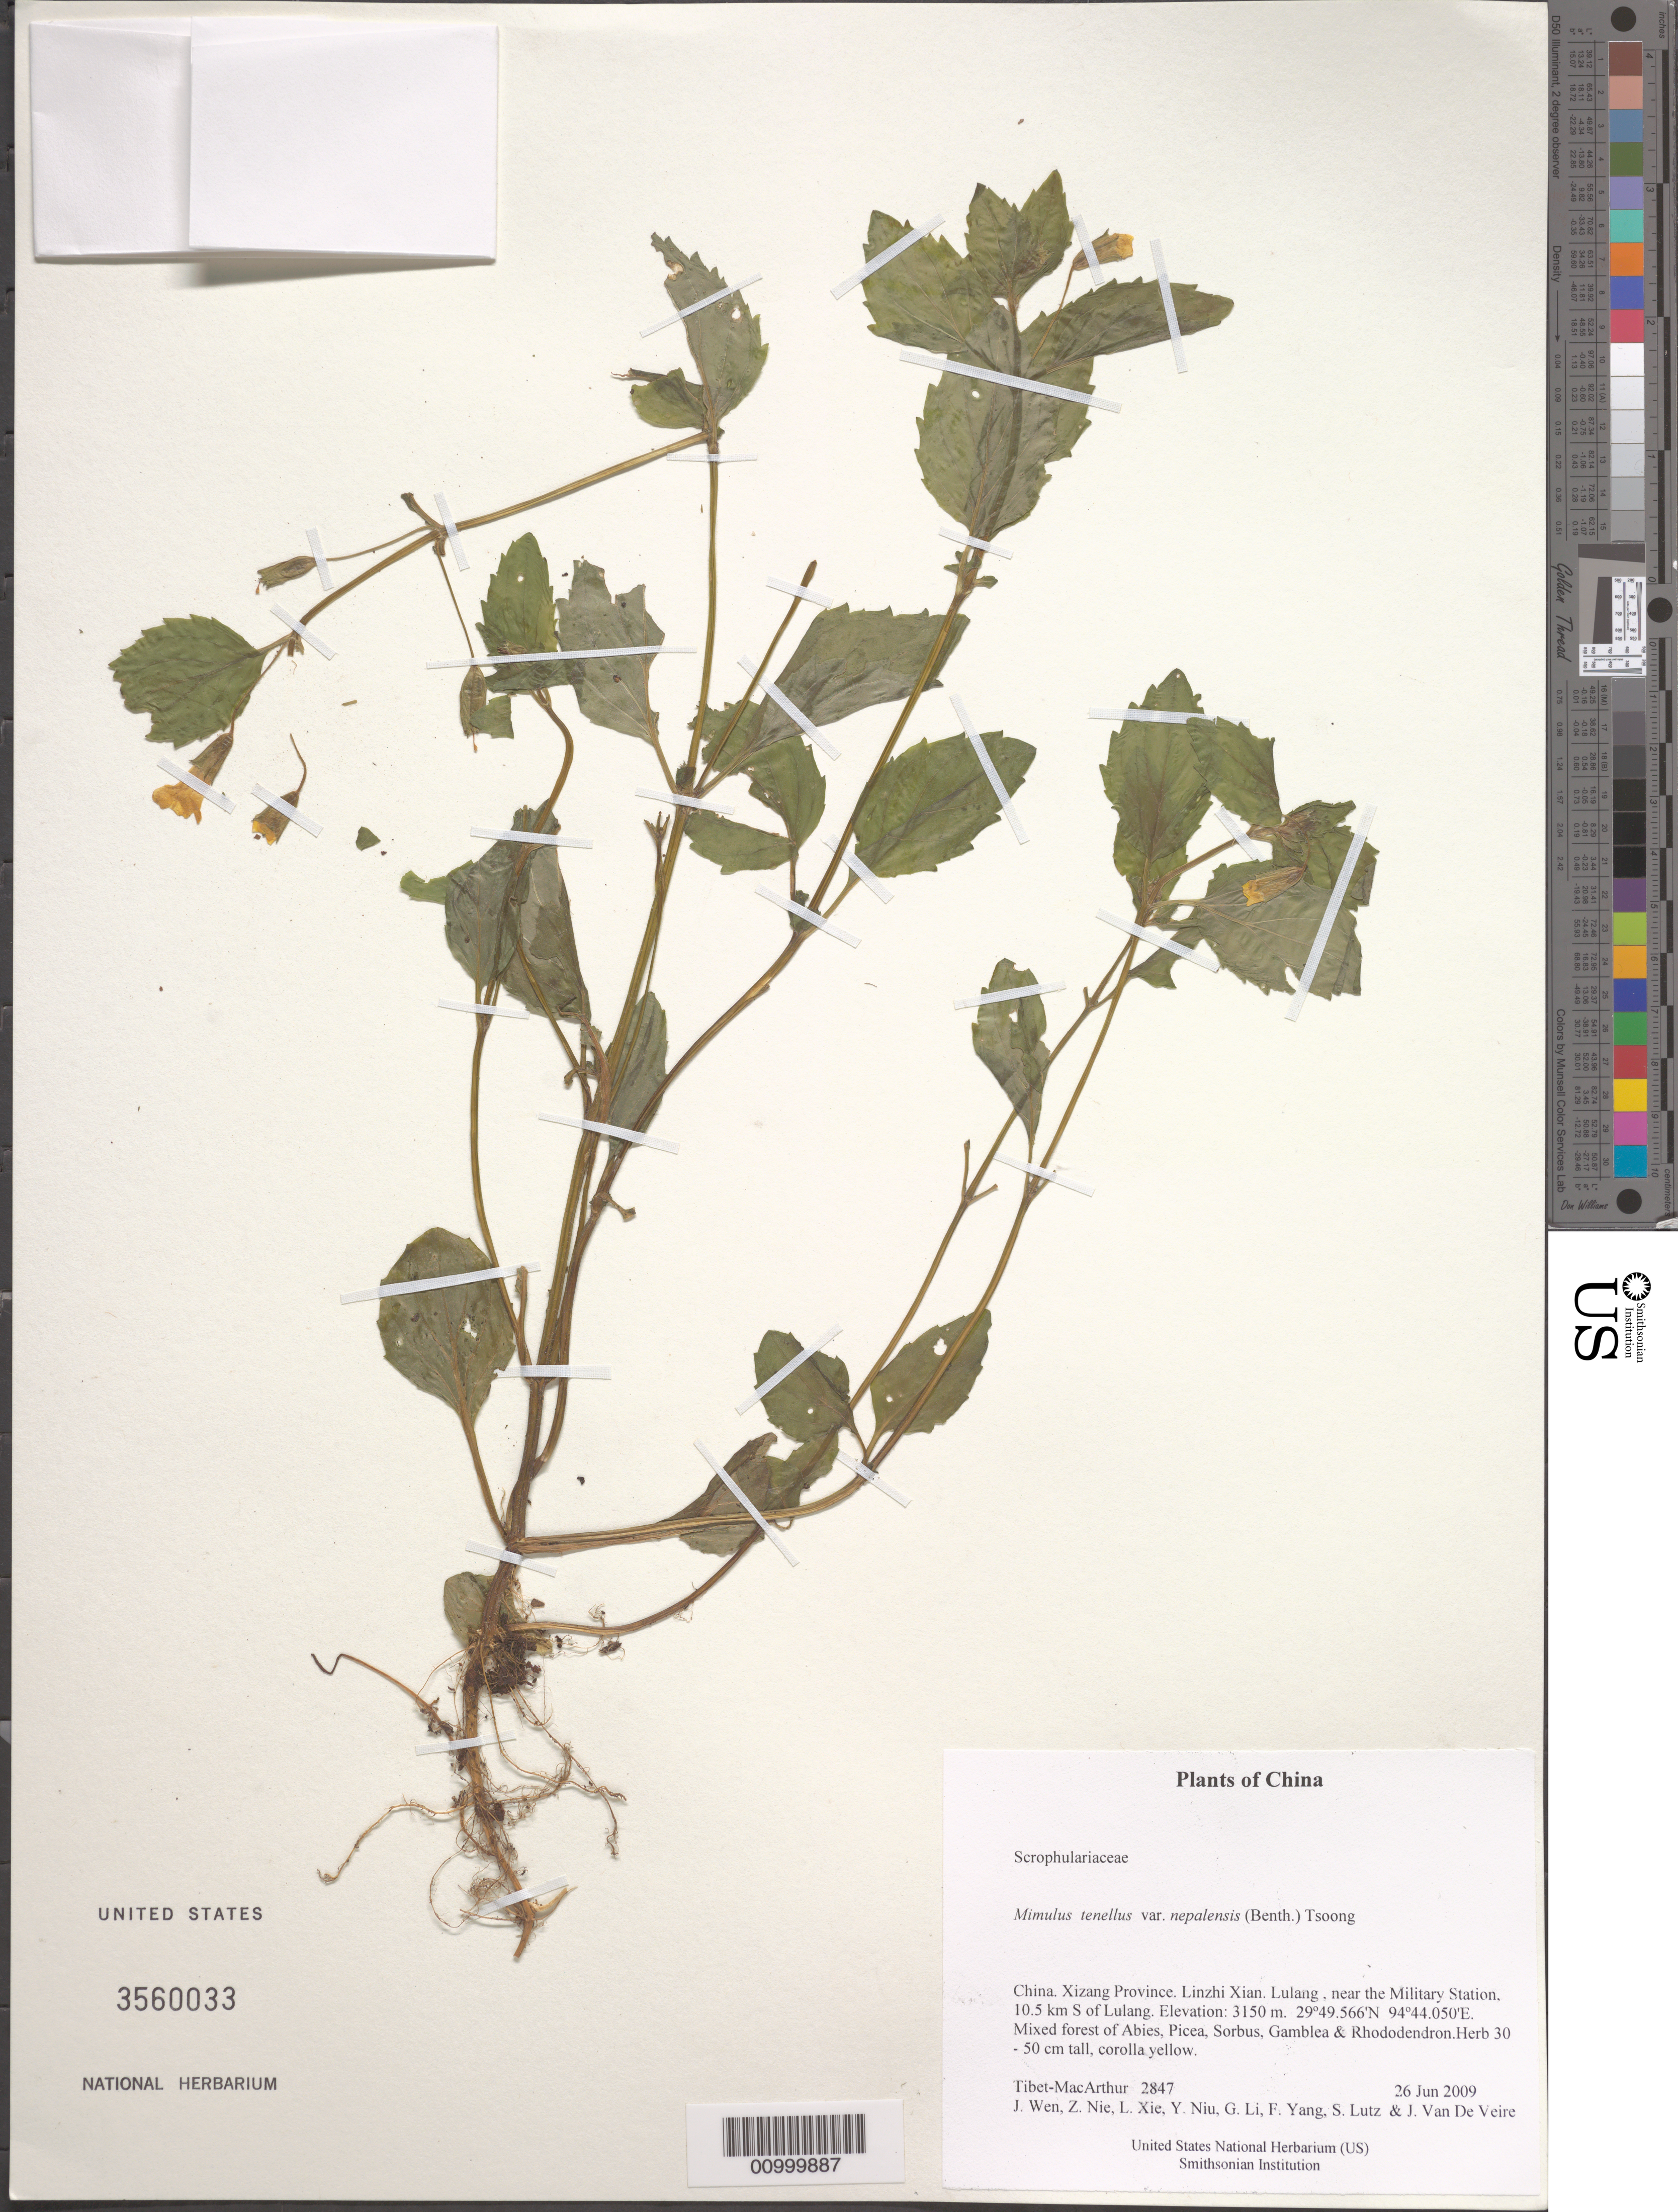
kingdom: Plantae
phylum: Tracheophyta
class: Magnoliopsida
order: Lamiales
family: Phrymaceae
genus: Mimulus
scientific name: Mimulus tenellus var. nepalensis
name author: (Benth.) P.C. Tsoong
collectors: Tibet-MacArthur, J. Wen, Z. Nie, L. Xie, Y. Niu, G. Li, F. Yang, S. Lutz & J. Van De Veire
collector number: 2847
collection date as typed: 26 Jun 2009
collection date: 2009-06-26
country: China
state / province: Xizang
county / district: Linzhi Xian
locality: Lulang , near the Military Station, 10.5 km S of Lulang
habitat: Mixed forest of Abies, Picea, Sorbus, Gamblea & Rhododendron.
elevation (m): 3150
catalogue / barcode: US 3560033